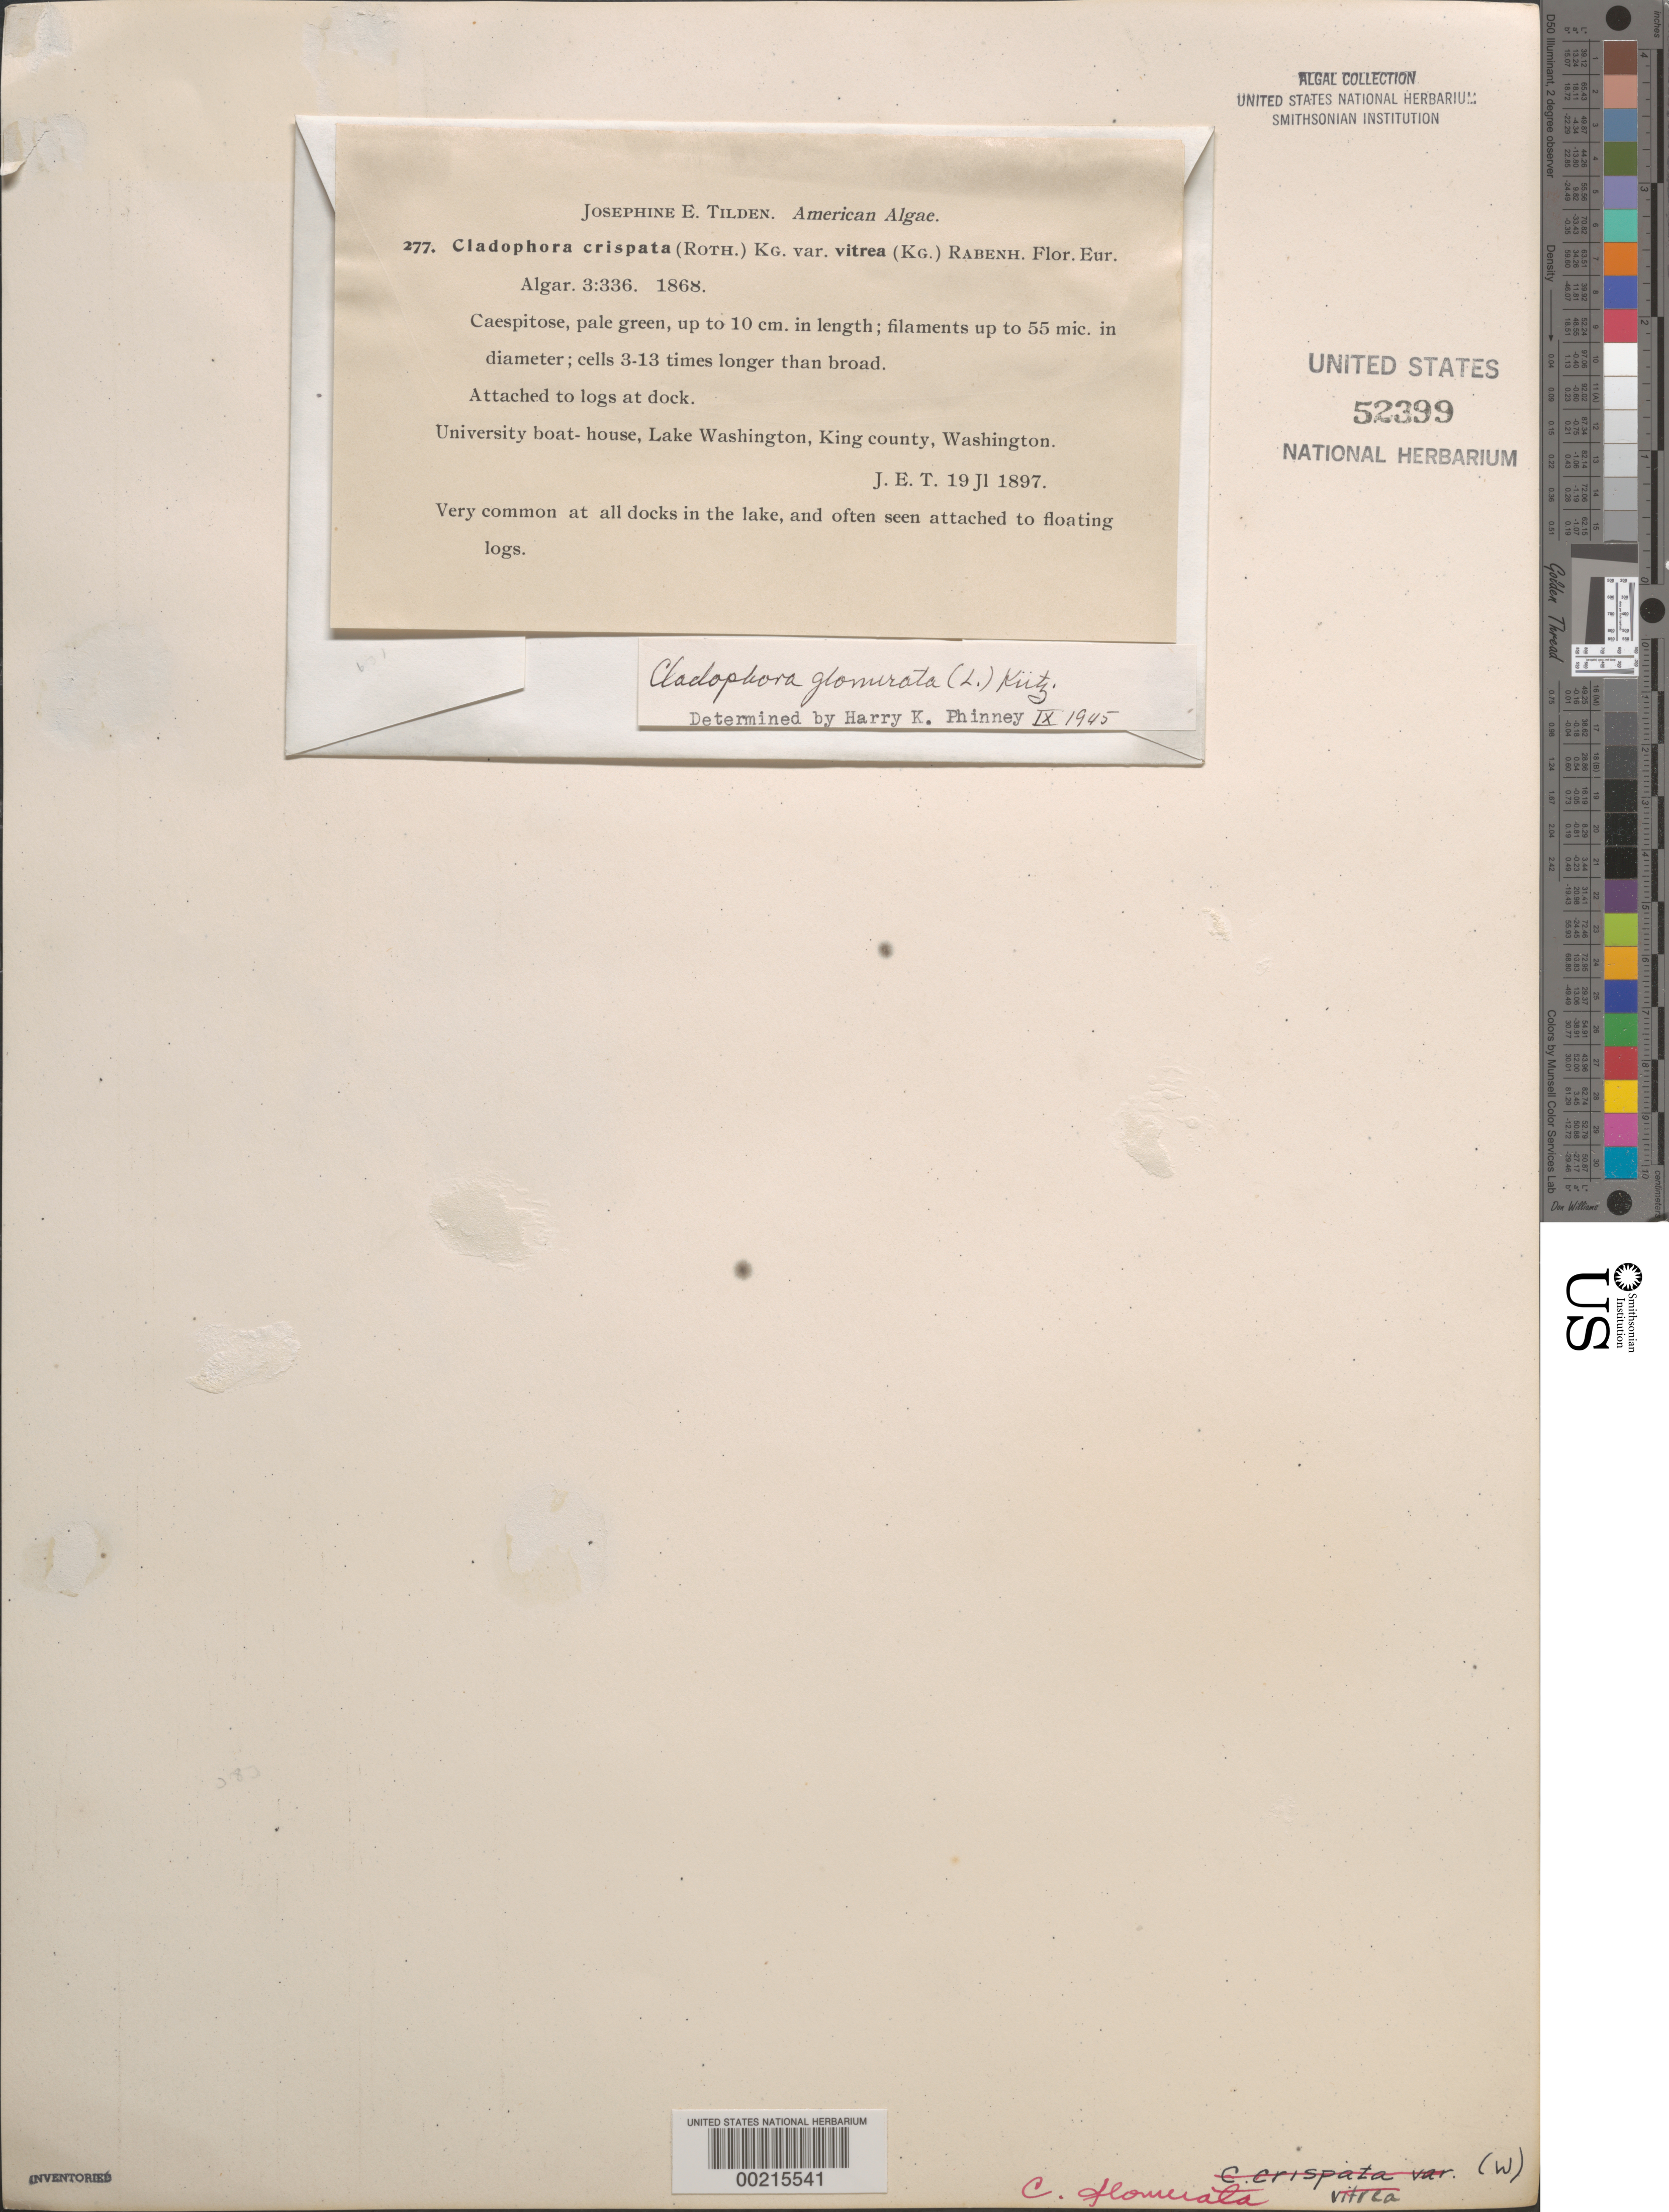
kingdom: Plantae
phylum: Chlorophyta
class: Ulvophyceae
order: Cladophorales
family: Cladophoraceae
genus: Cladophora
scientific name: Cladophora glomerata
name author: (L.) Kütz.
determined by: Phinney, H. K.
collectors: J. E. Tilden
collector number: JET 277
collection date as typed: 19 Jul 1897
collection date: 1897-07-19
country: United States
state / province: Washington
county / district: King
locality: Lake Washington, University of Washington boathouse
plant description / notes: Tilden, American Algae, as Cladophora crispata v. vitrea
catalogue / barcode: US 52399